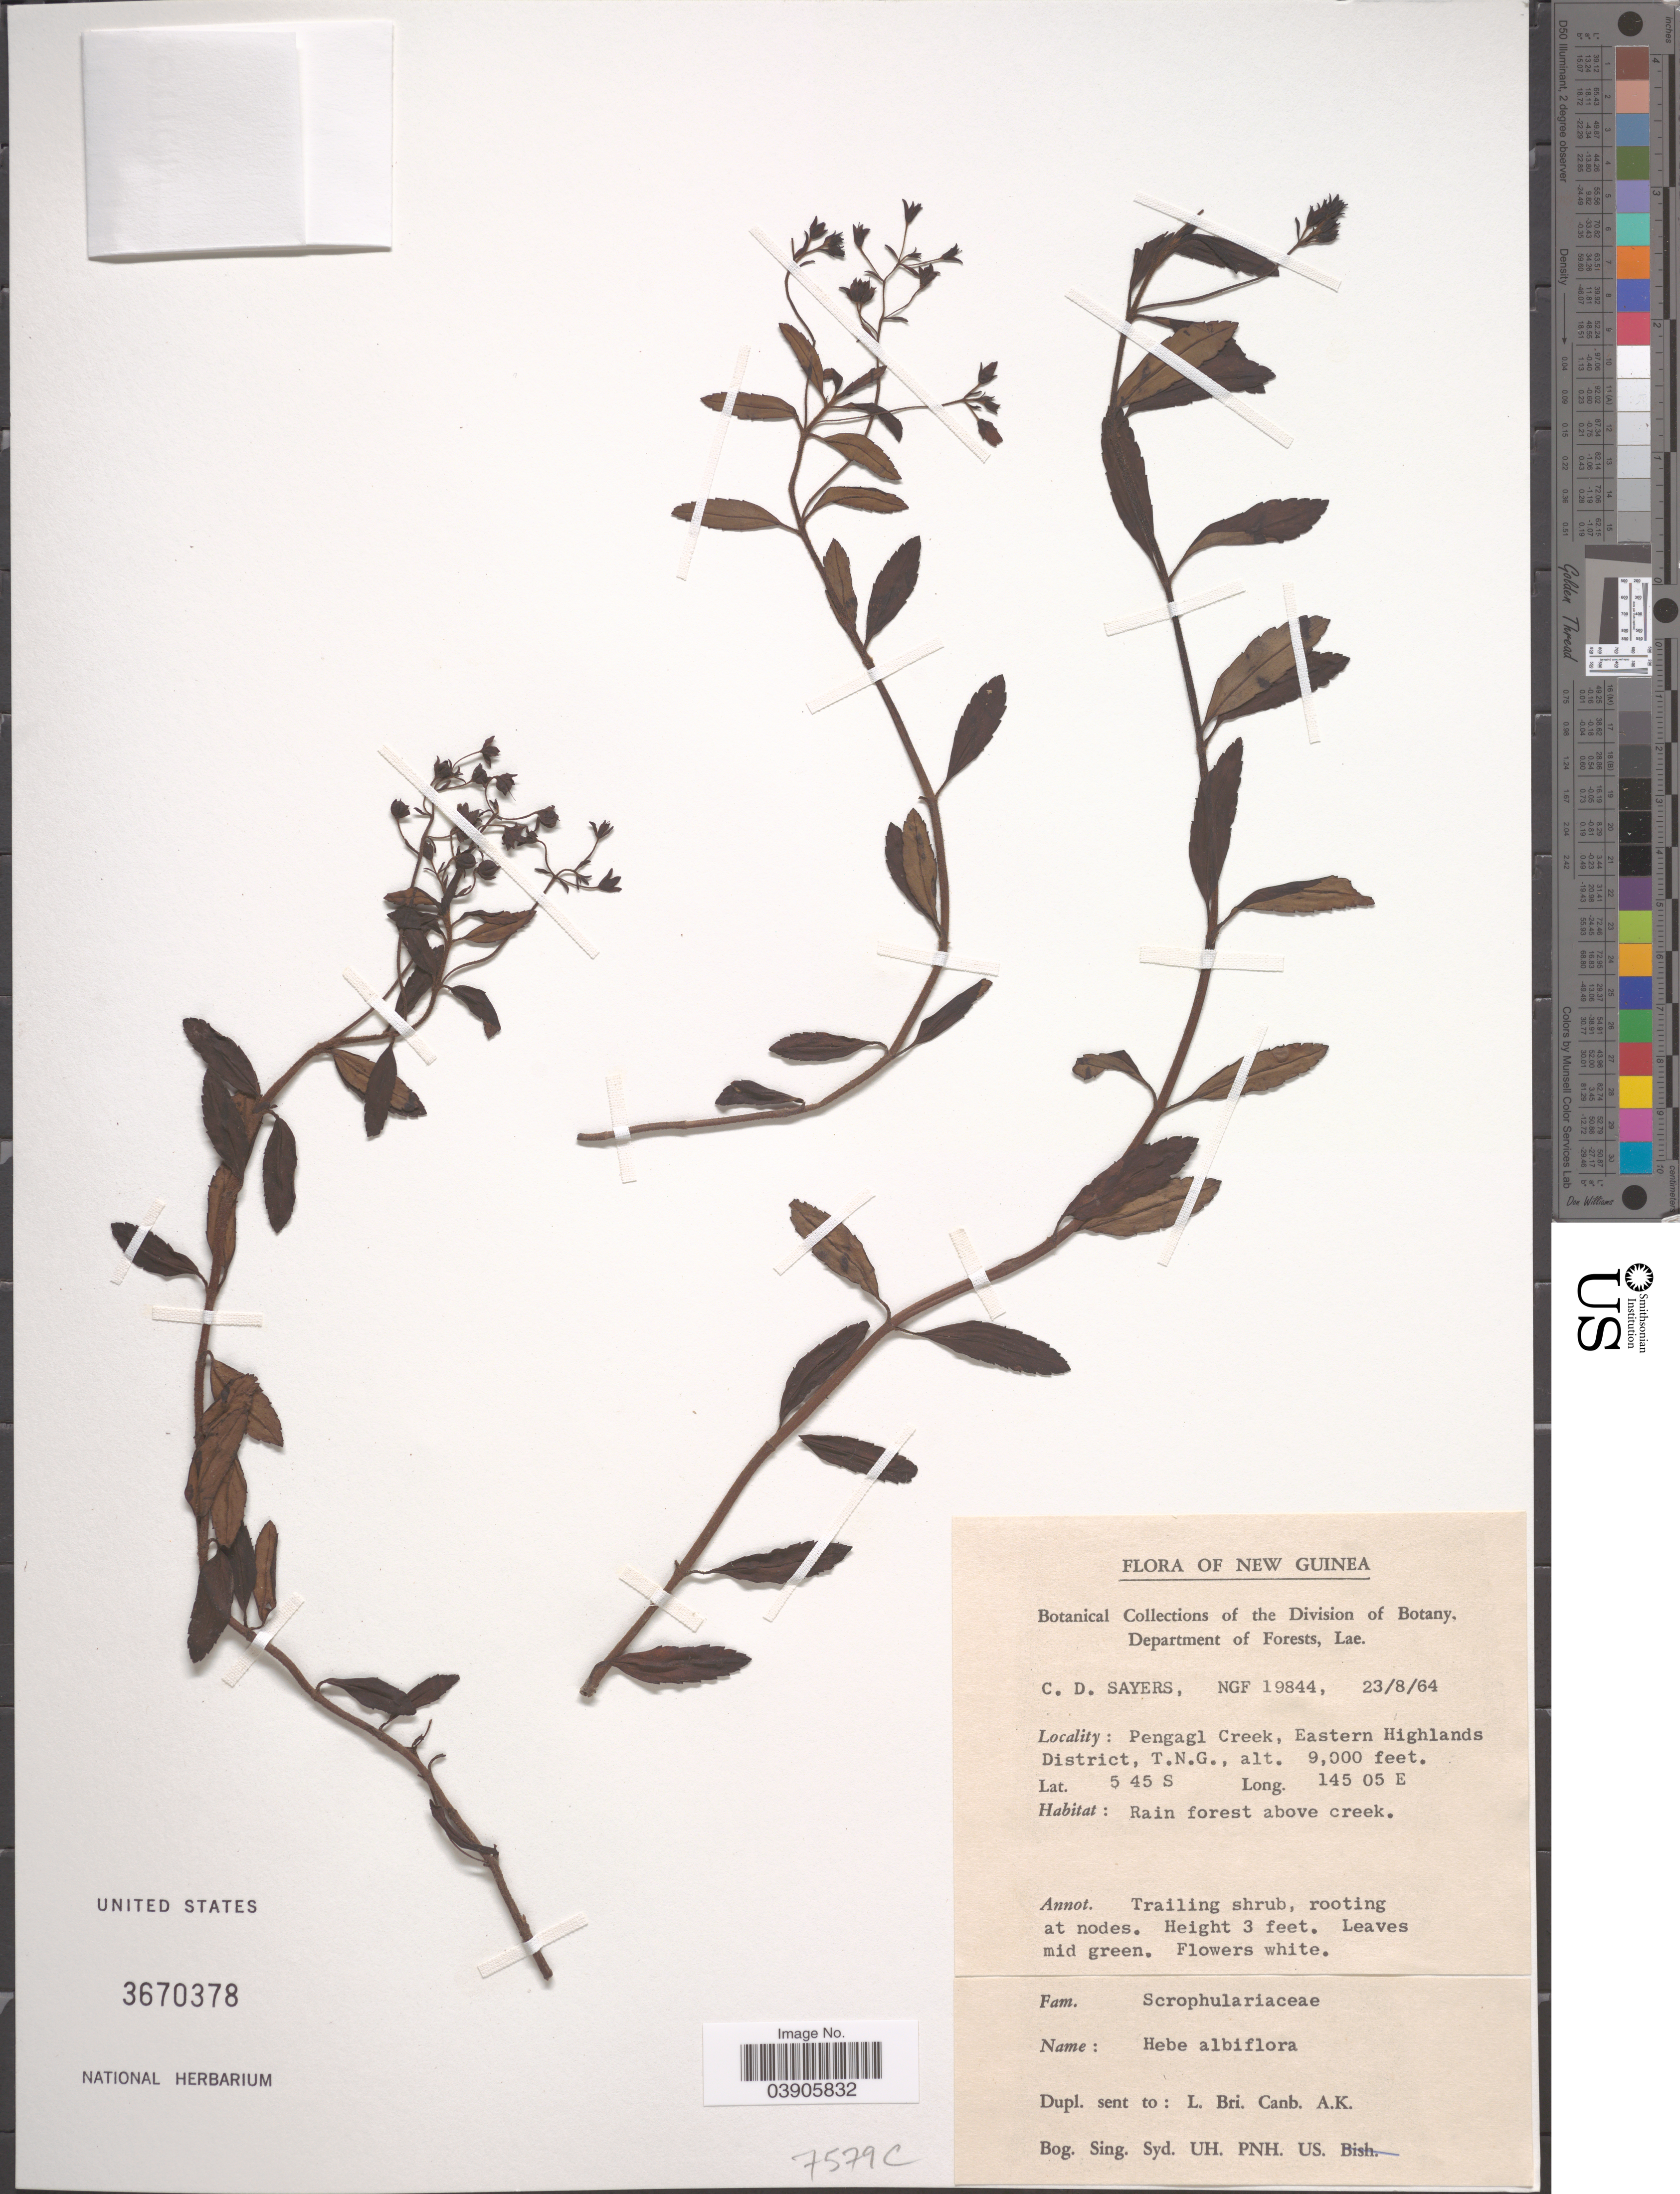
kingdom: Plantae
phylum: Tracheophyta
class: Magnoliopsida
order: Lamiales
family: Plantaginaceae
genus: Hebe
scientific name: Hebe albiflora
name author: Pennell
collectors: C. Sayers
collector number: NGF19844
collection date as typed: Transcribed d/m/y: 23/8/64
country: Papua New Guinea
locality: New Guinea. Pengagl Creek, Eastern Highlands District, T.N.G.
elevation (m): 2743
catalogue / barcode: US 3670378